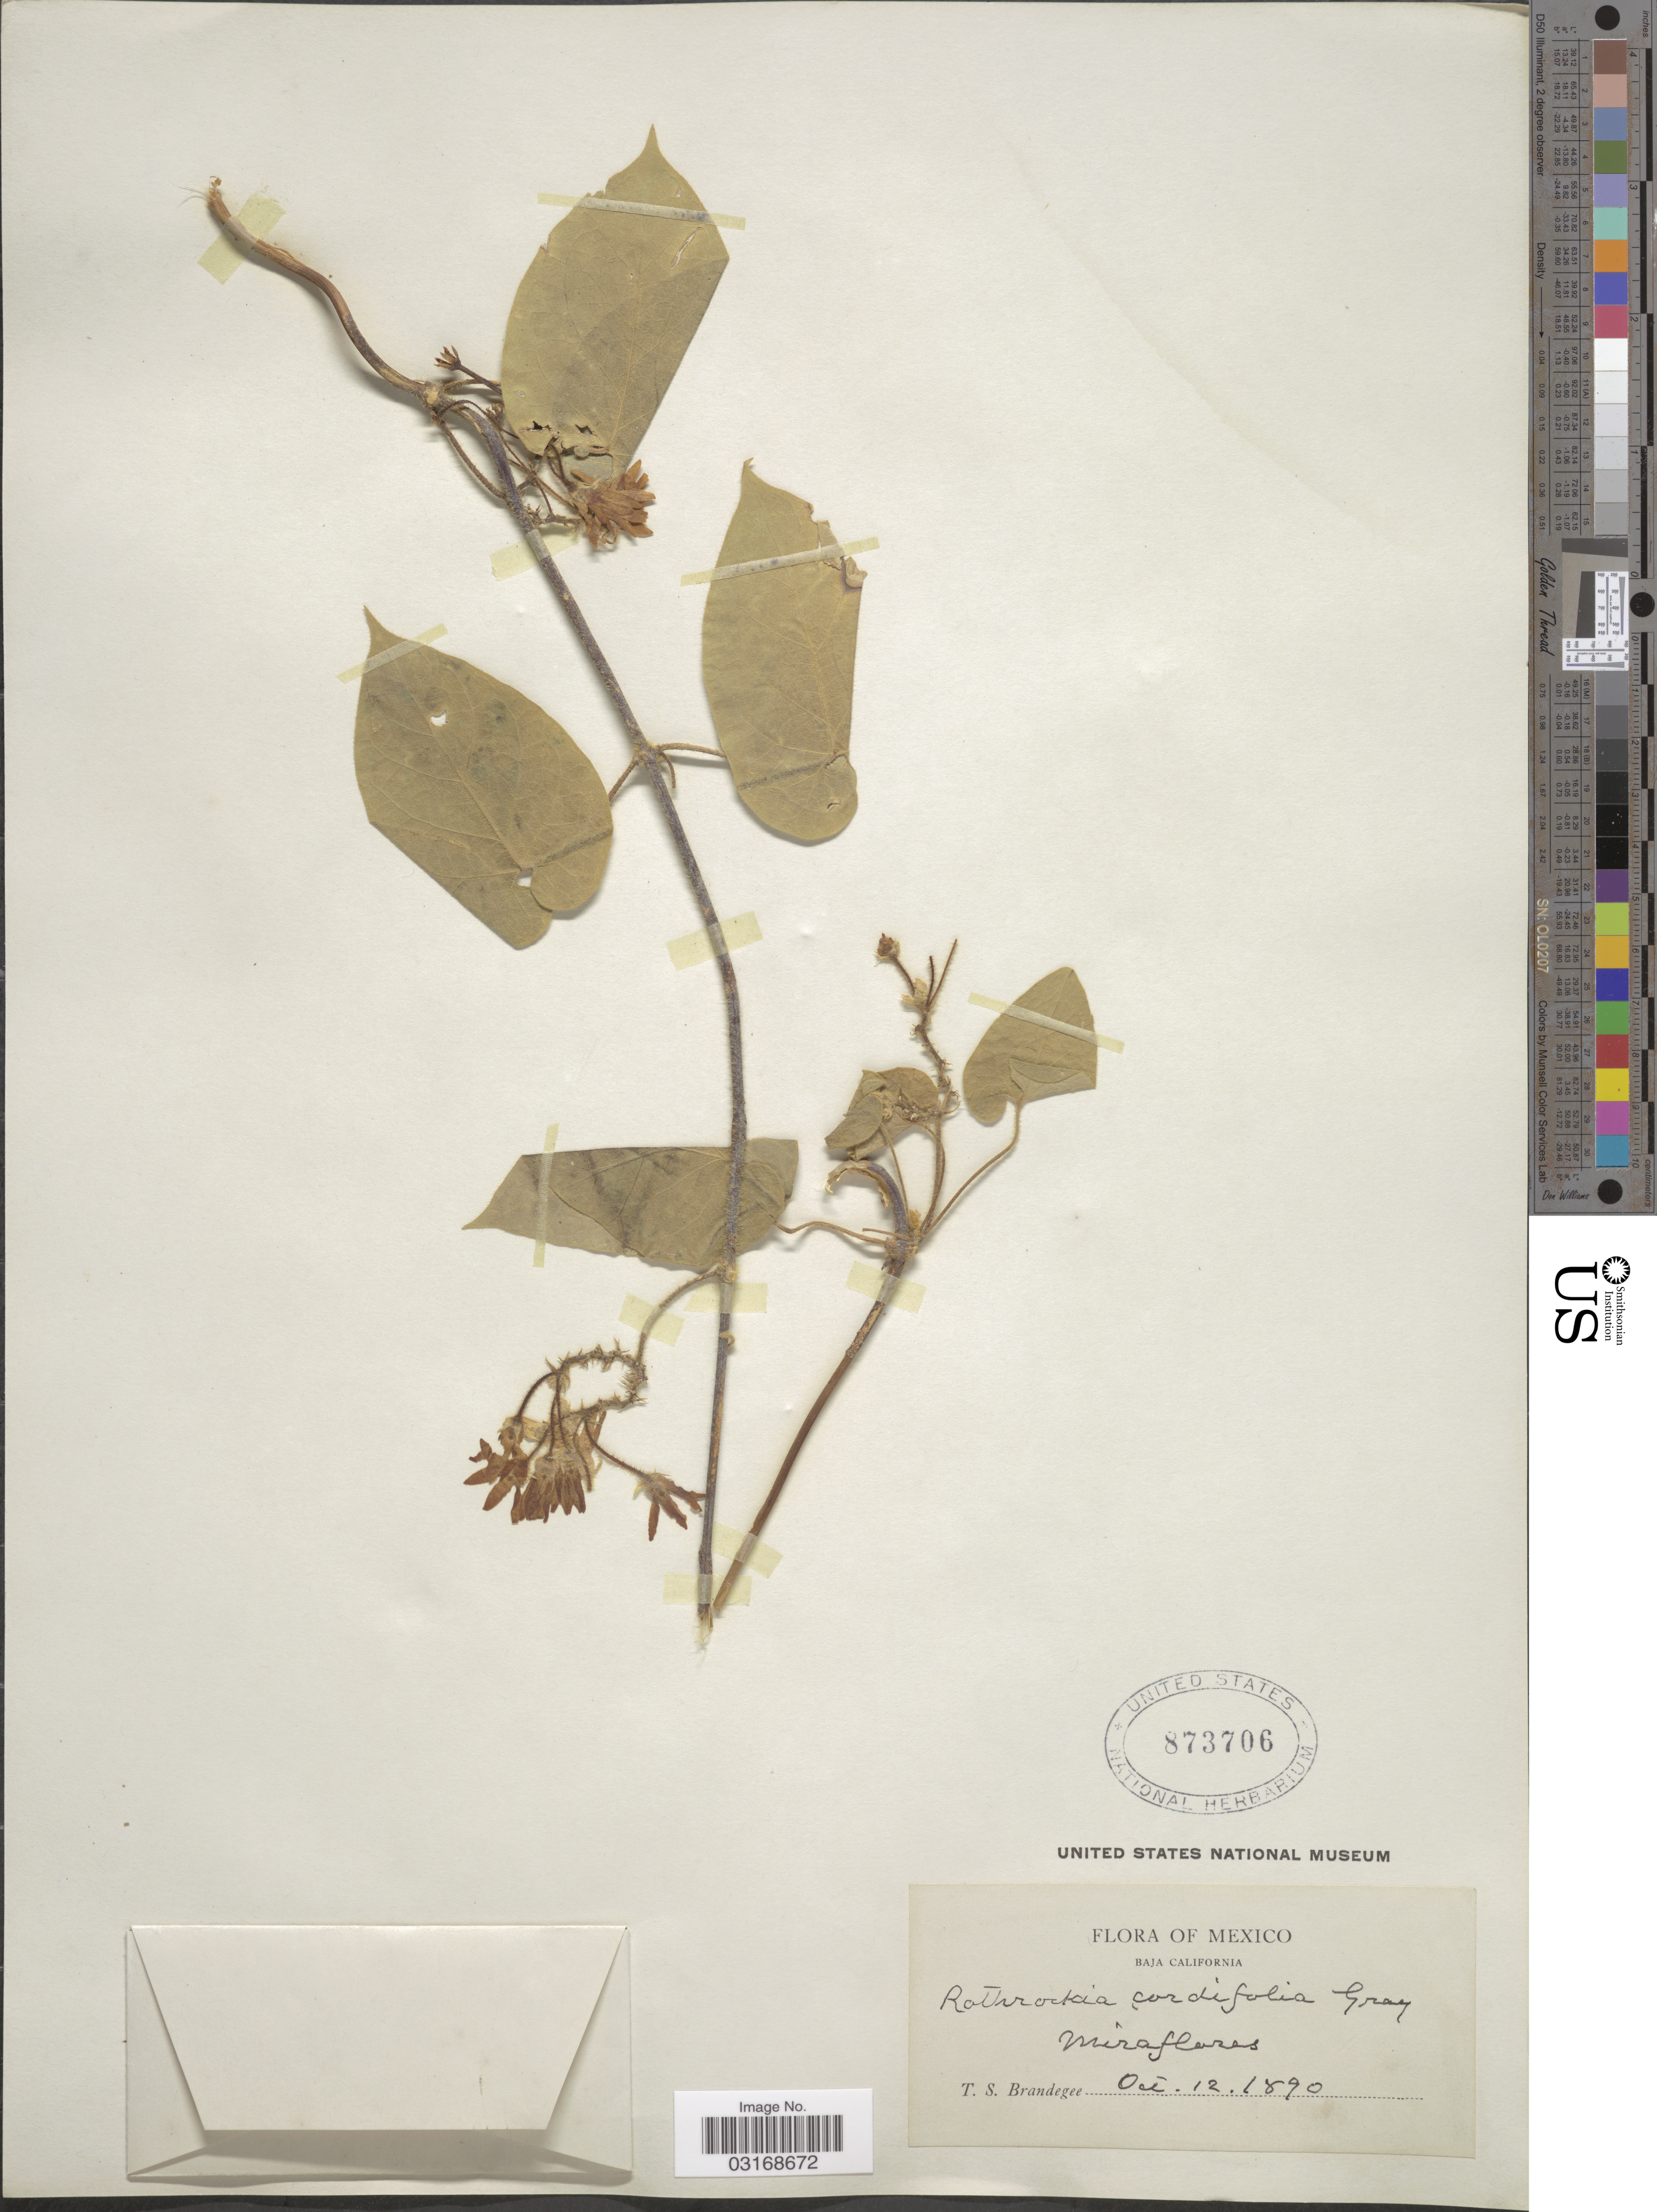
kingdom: Plantae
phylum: Tracheophyta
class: Magnoliopsida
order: Gentianales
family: Apocynaceae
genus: Matelea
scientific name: Matelea cordifolia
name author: (A. Gray) Woodson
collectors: T. S. Brandegee (herbarium)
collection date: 1890-10-12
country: Mexico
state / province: Baja California Sur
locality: Miraflores.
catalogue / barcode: US 873706